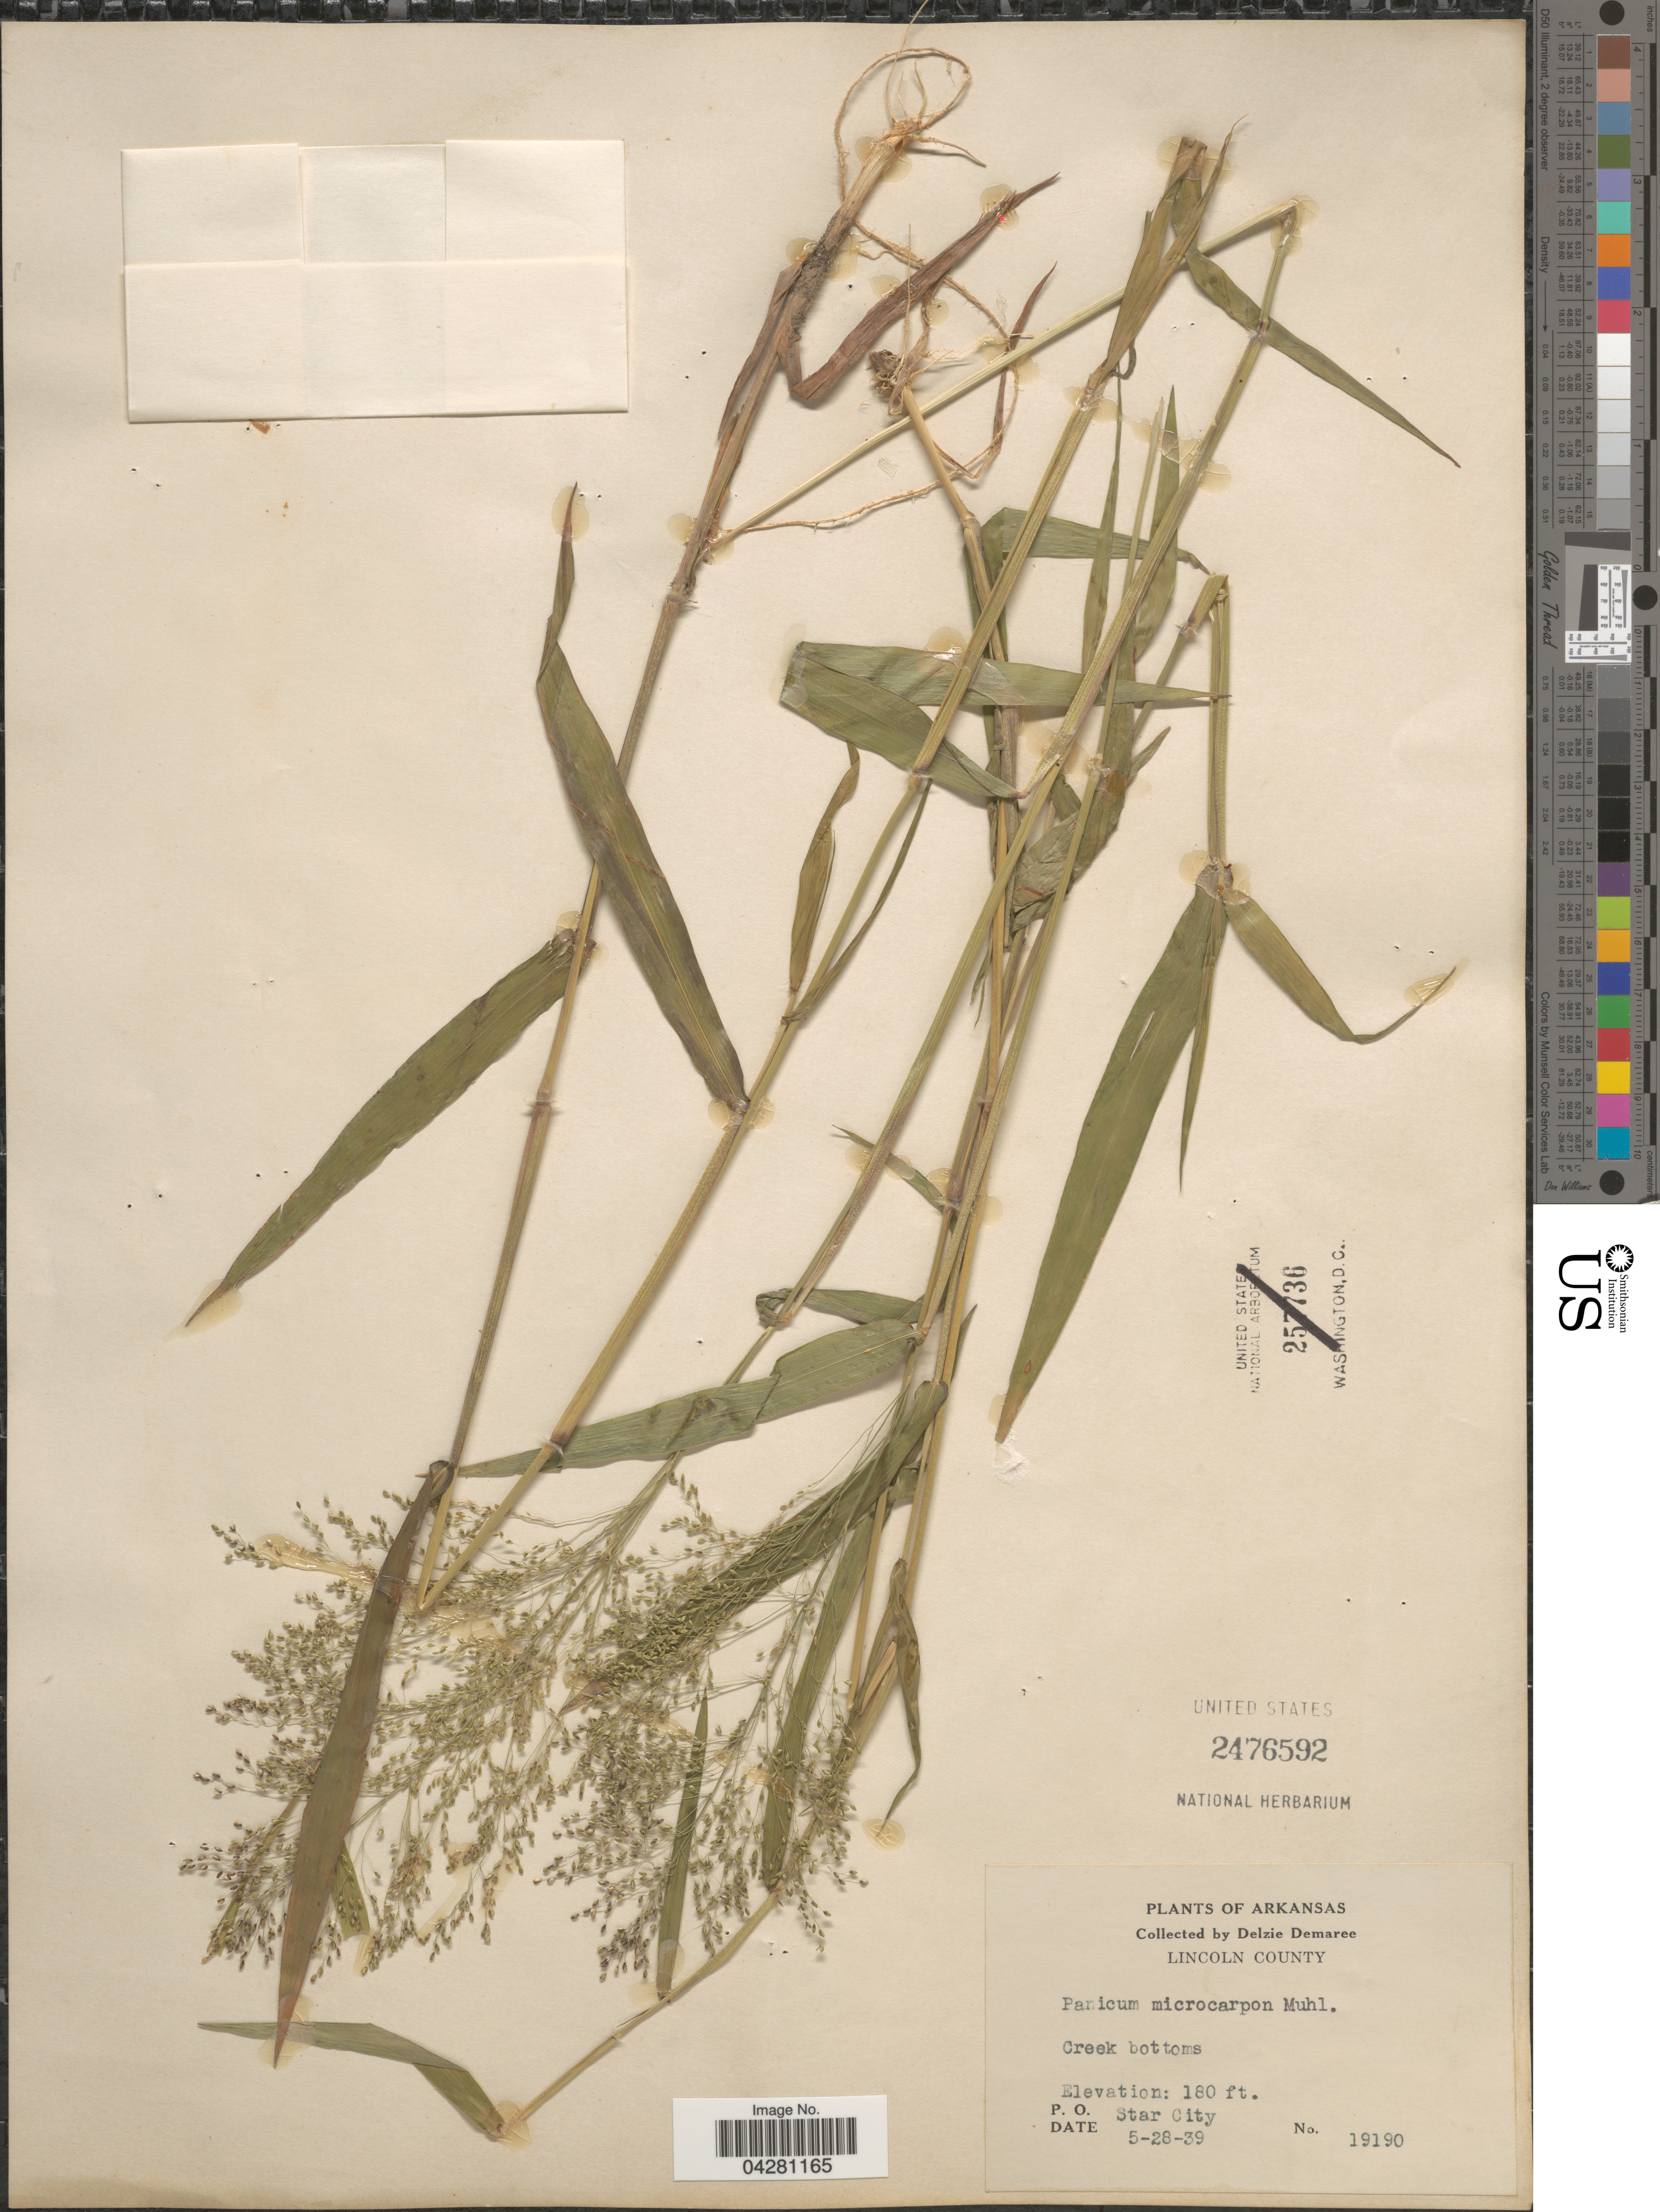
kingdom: Plantae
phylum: Tracheophyta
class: Liliopsida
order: Poales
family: Poaceae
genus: Dichanthelium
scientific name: Dichanthelium dichotomum var. dichotomum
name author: (L.) Gould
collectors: D. Demaree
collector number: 19190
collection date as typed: Transcribed d/m/y: 28/5/39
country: United States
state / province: Arkansas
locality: Lincoln County. Creek bottoms. P. O. Star City.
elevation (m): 55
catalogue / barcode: US 2476592